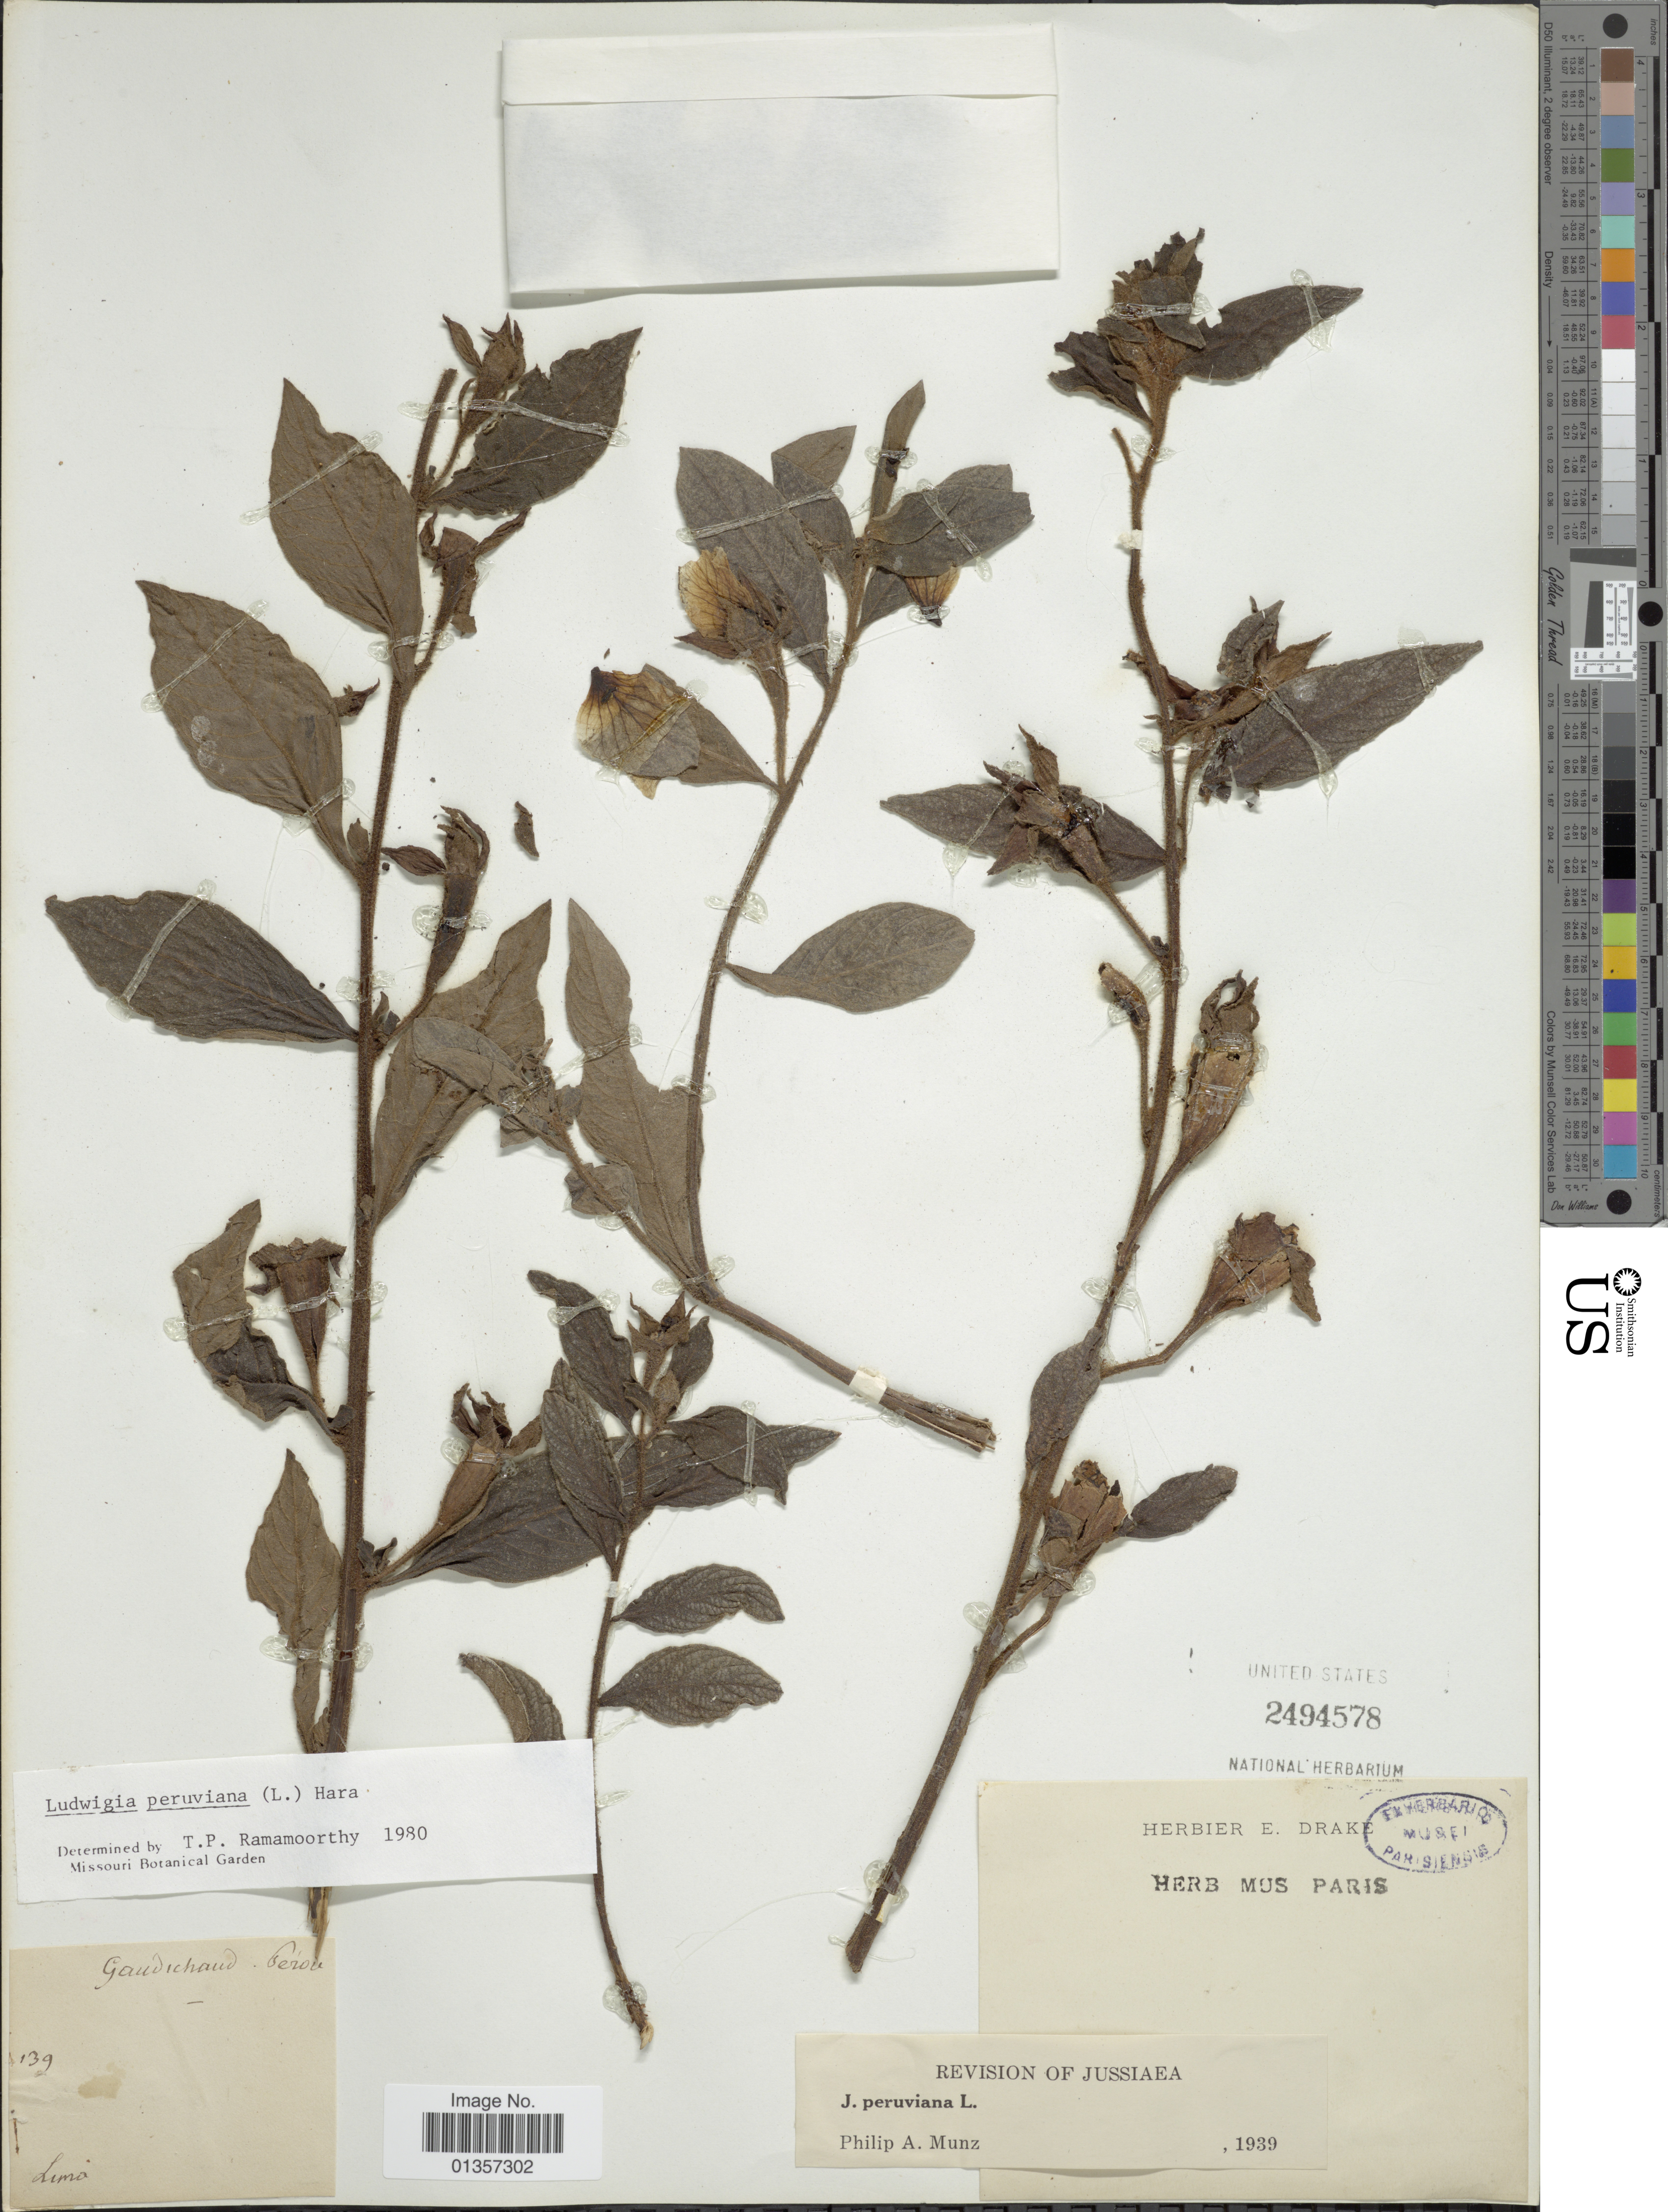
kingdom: Plantae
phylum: Tracheophyta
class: Magnoliopsida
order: Myrtales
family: Onagraceae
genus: Ludwigia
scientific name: Ludwigia peruviana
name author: (L.) H. Hara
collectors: C. Gaudichaud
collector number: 139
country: Peru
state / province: Lima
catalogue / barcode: US 2494578